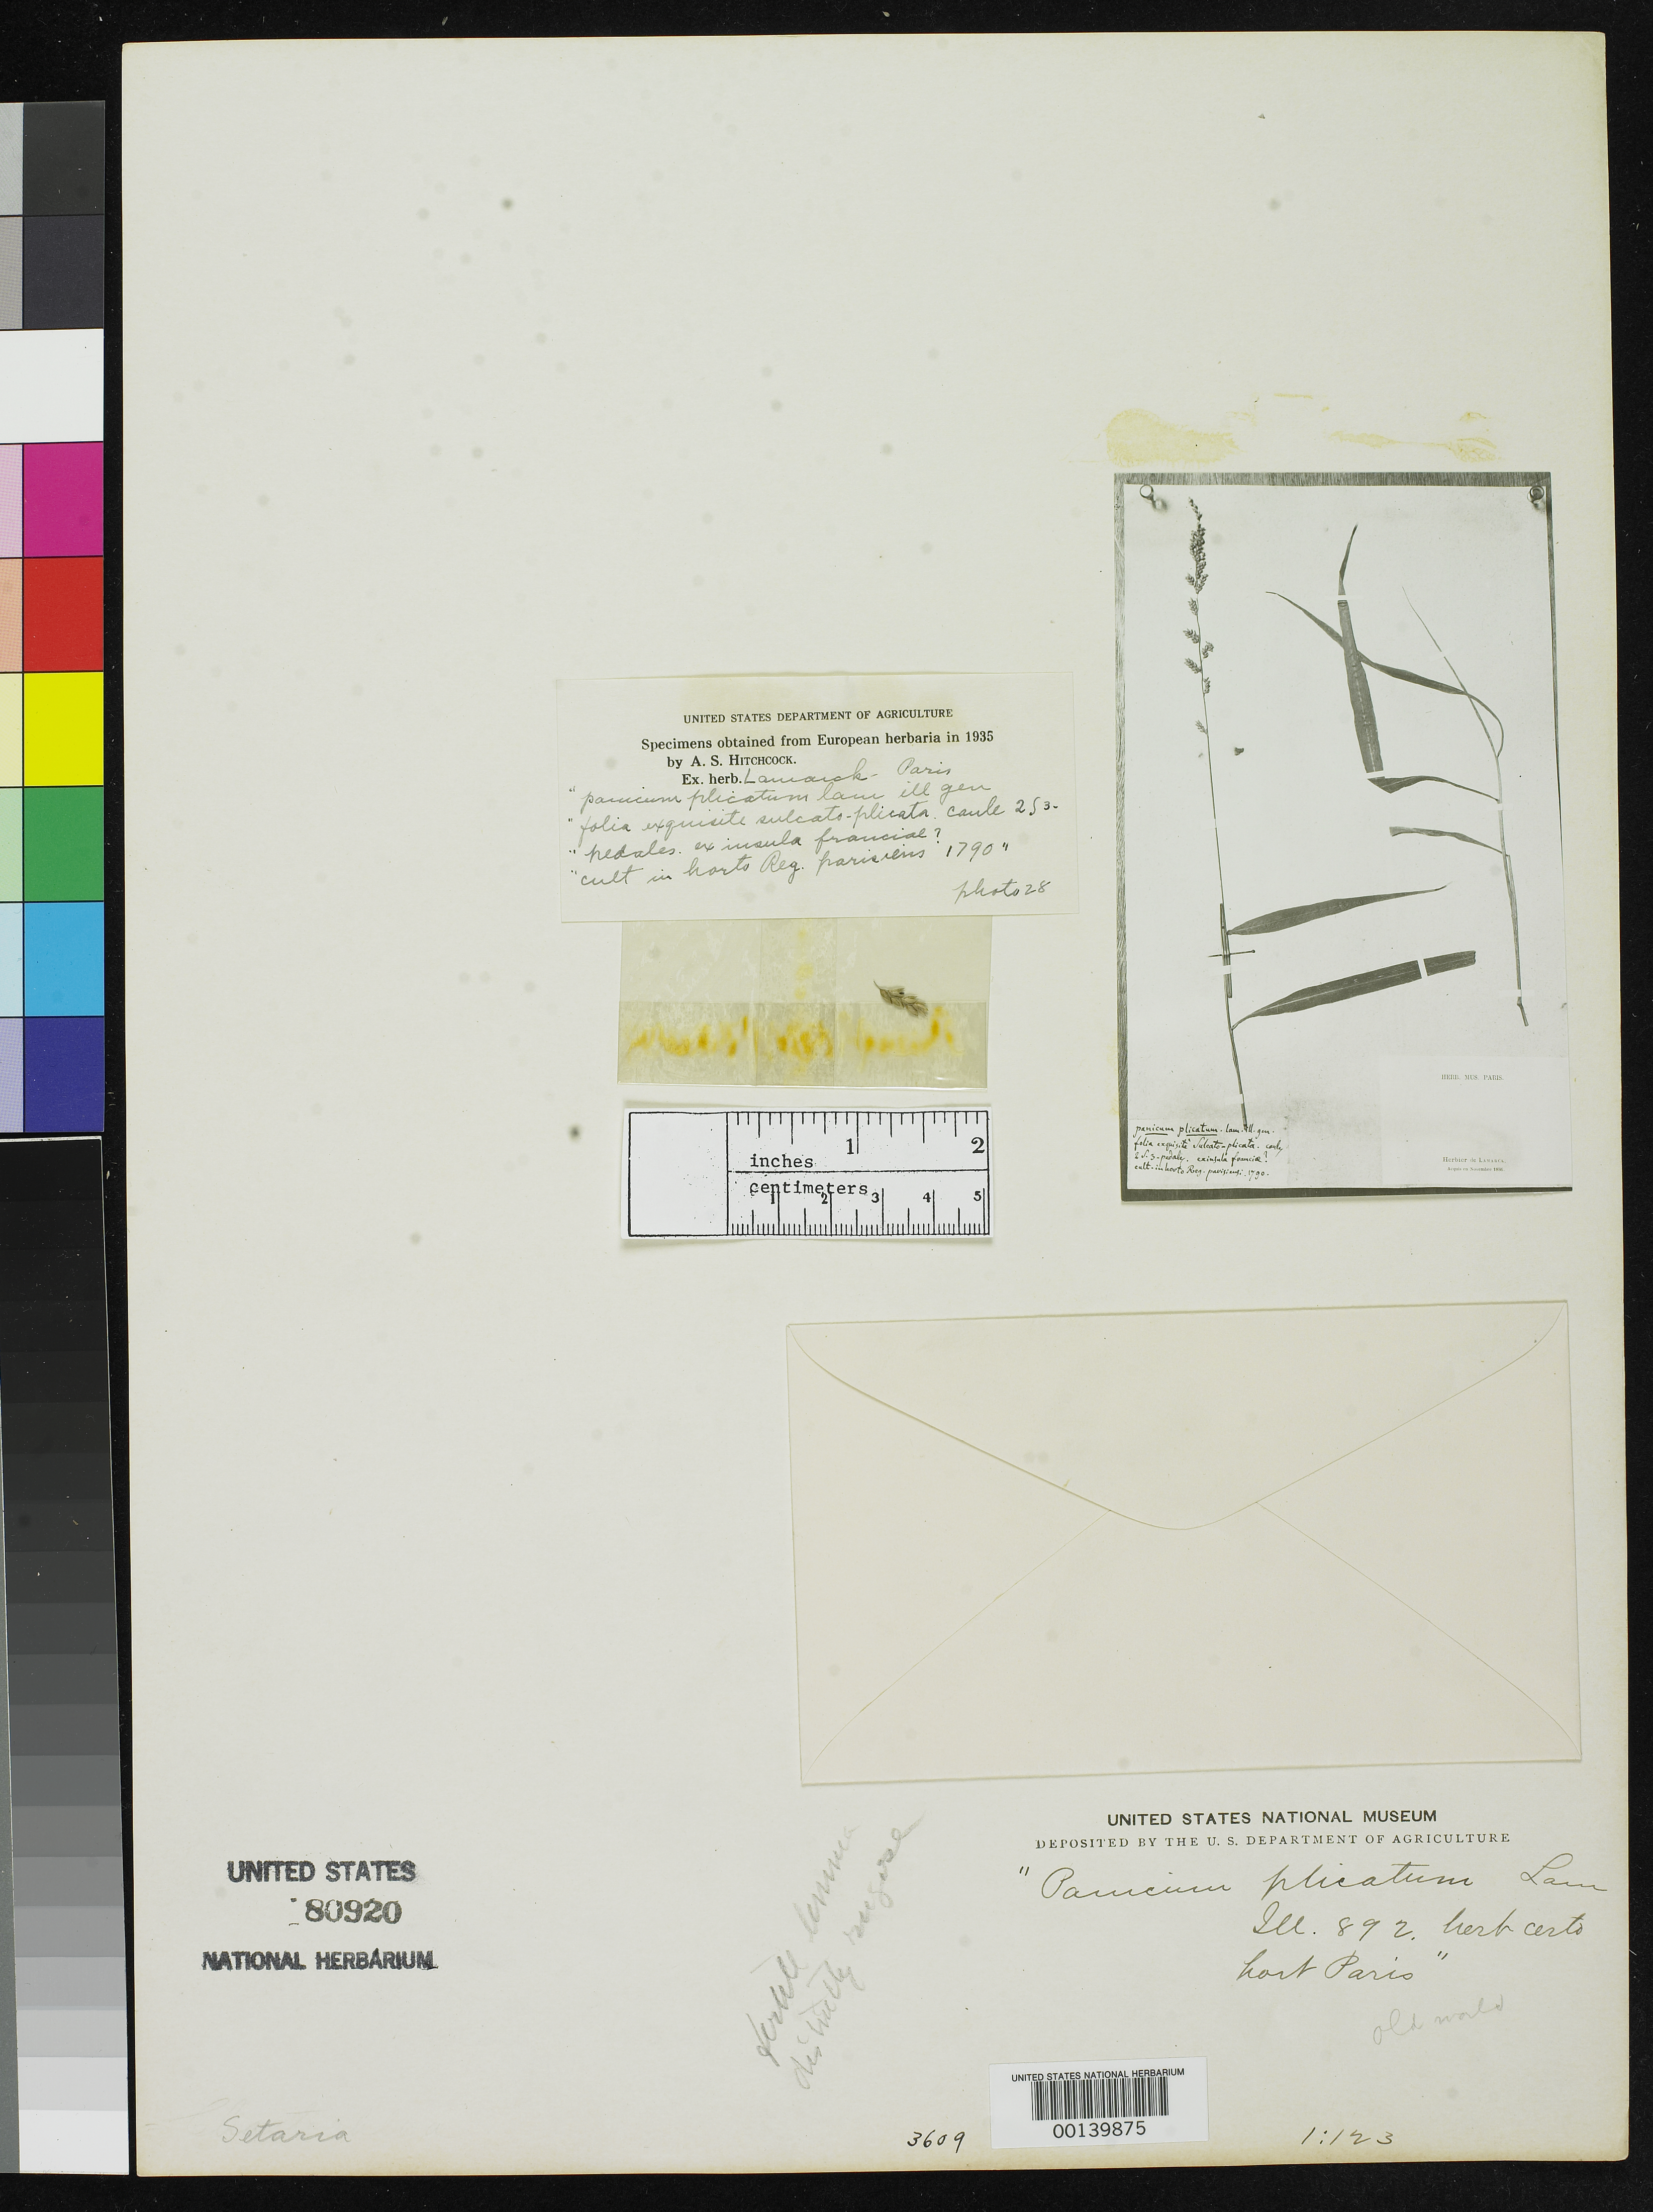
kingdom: Plantae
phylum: Tracheophyta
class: Liliopsida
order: Poales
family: Poaceae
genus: Panicum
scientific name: Panicum plicatum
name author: Lam.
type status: Type Fragment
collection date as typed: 1790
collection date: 1790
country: Seychelles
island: Aldabra Atoll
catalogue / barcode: US 80920